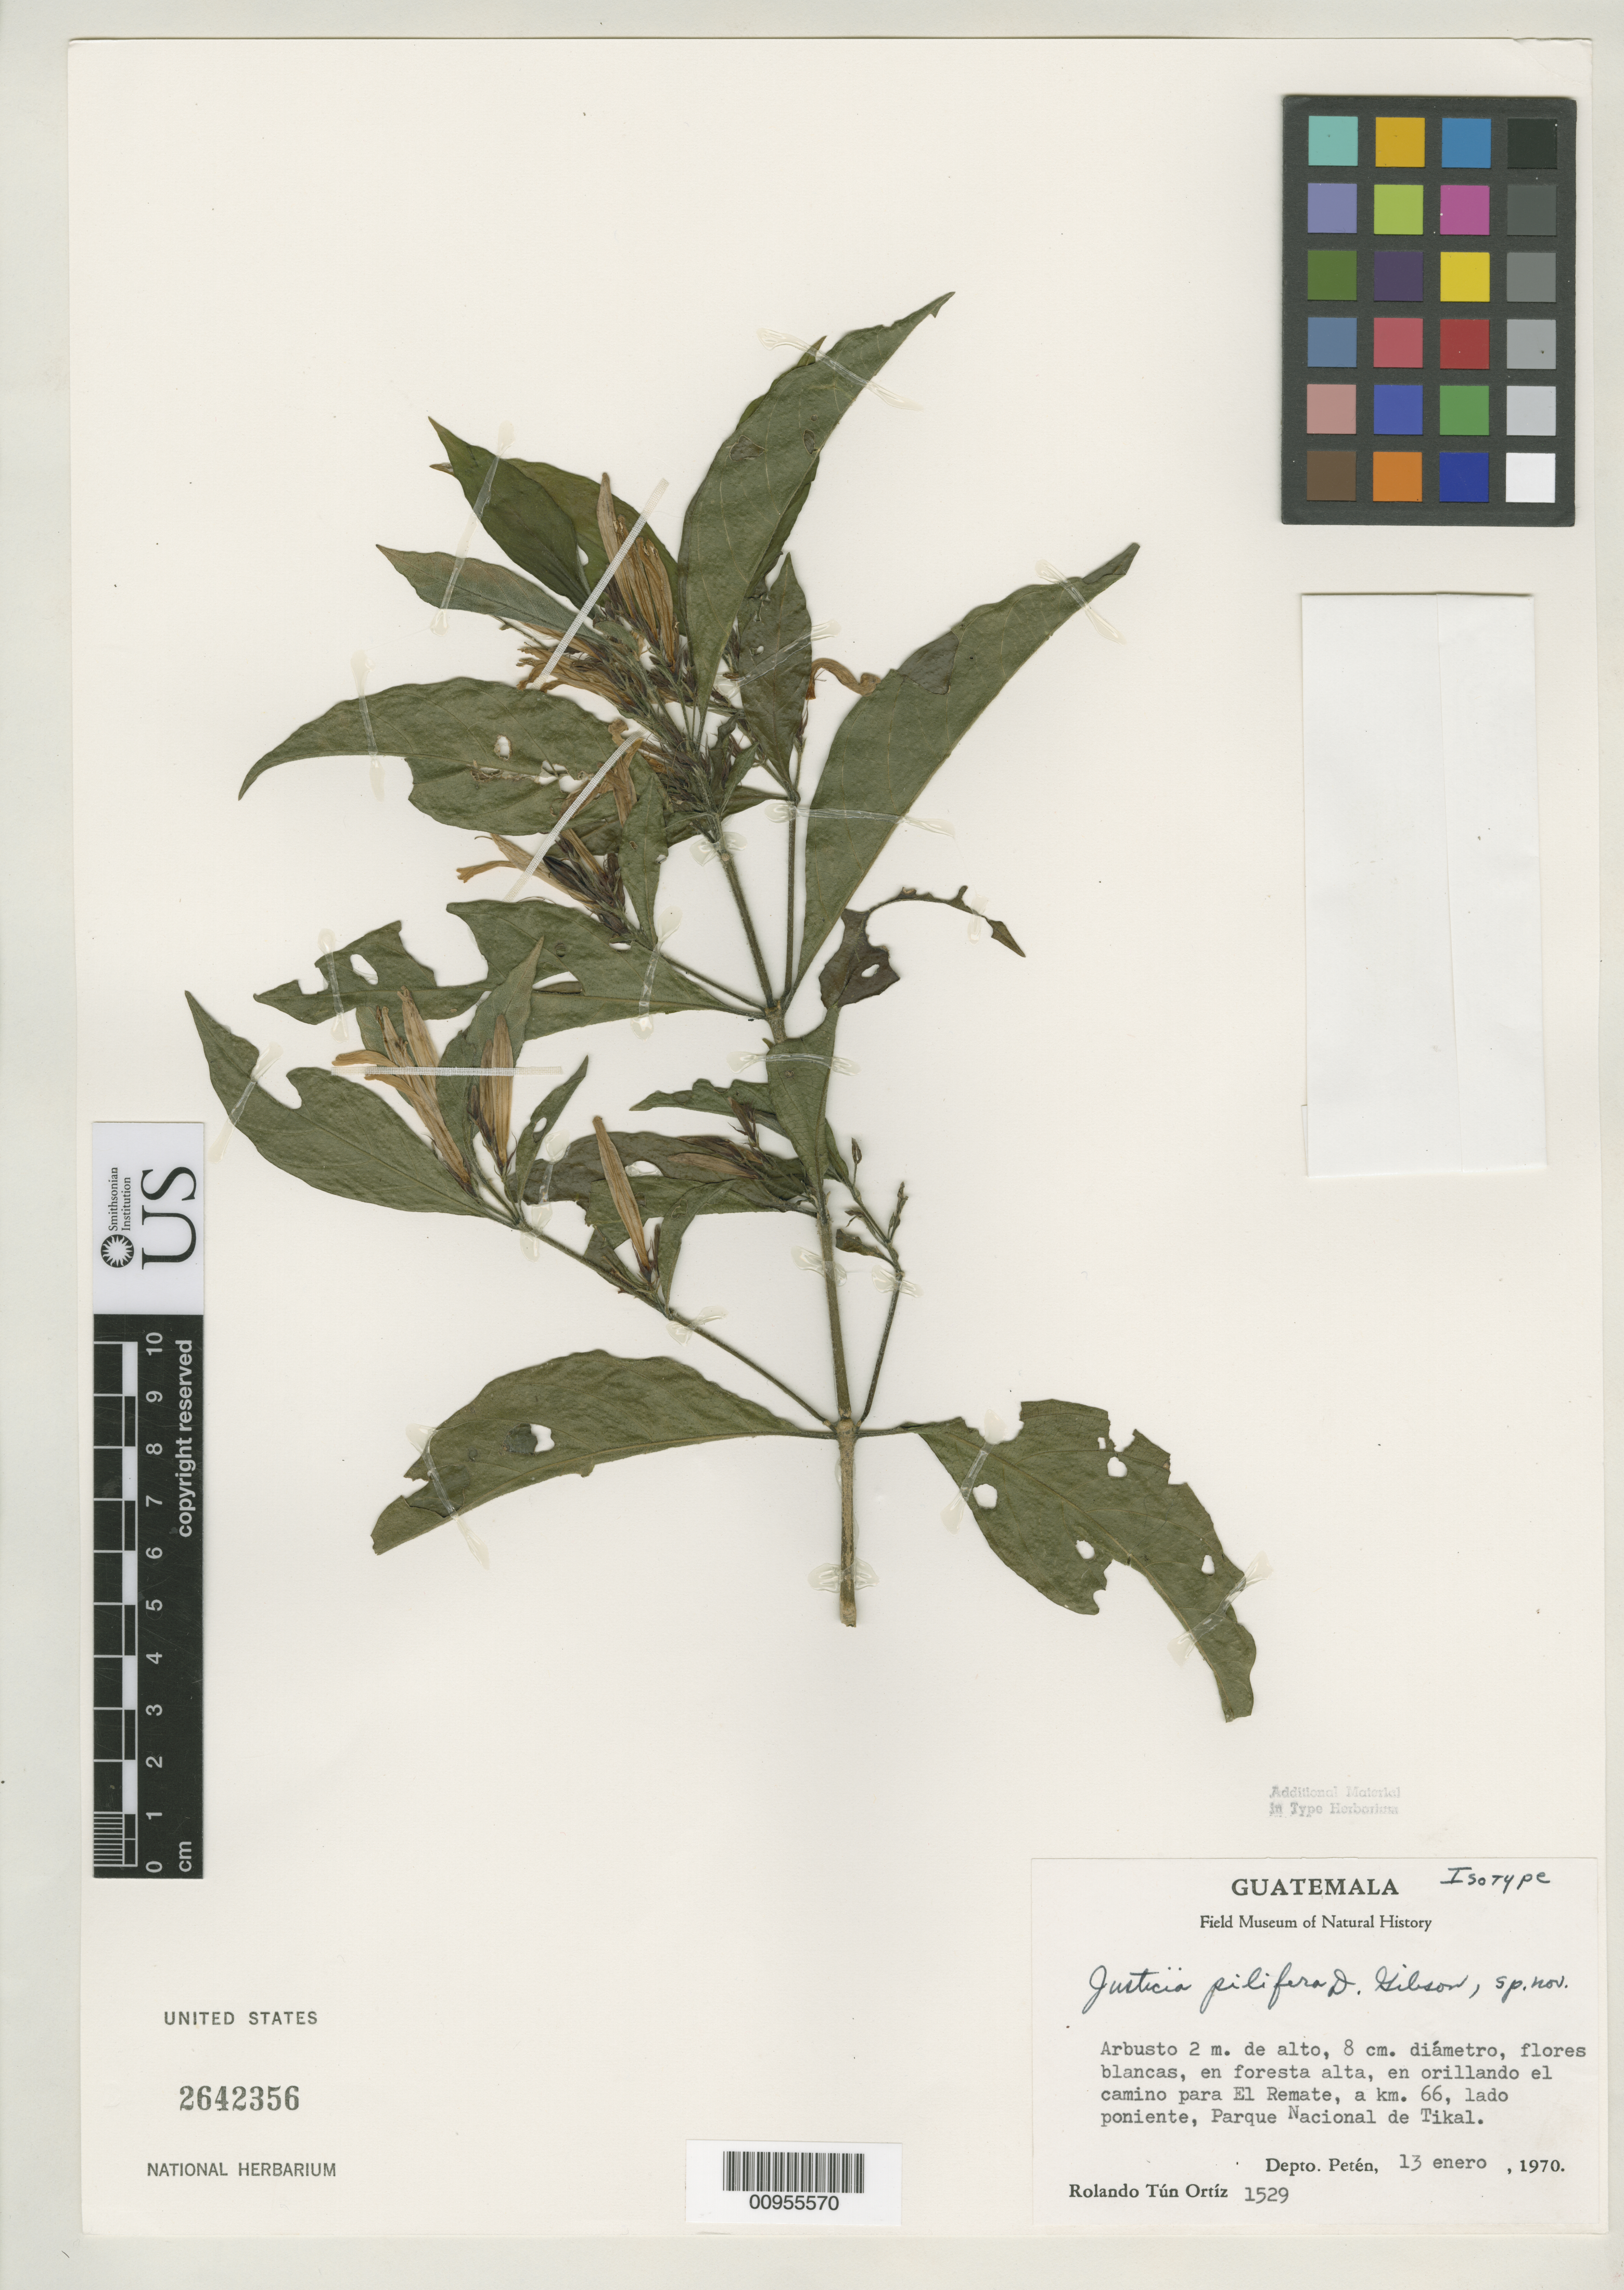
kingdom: Plantae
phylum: Tracheophyta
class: Magnoliopsida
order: Lamiales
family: Acanthaceae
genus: Justicia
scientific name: Justicia pilifera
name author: D.N. Gibson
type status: Isotype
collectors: R. Tún Ortiz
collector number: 1529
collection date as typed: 13 Jan 1970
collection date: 1970-01-13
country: Guatemala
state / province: El Petén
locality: En orillando el camino para El Remate, a km. 66, lado poniente, Parque Nacional de Tikal.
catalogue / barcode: US 2642356